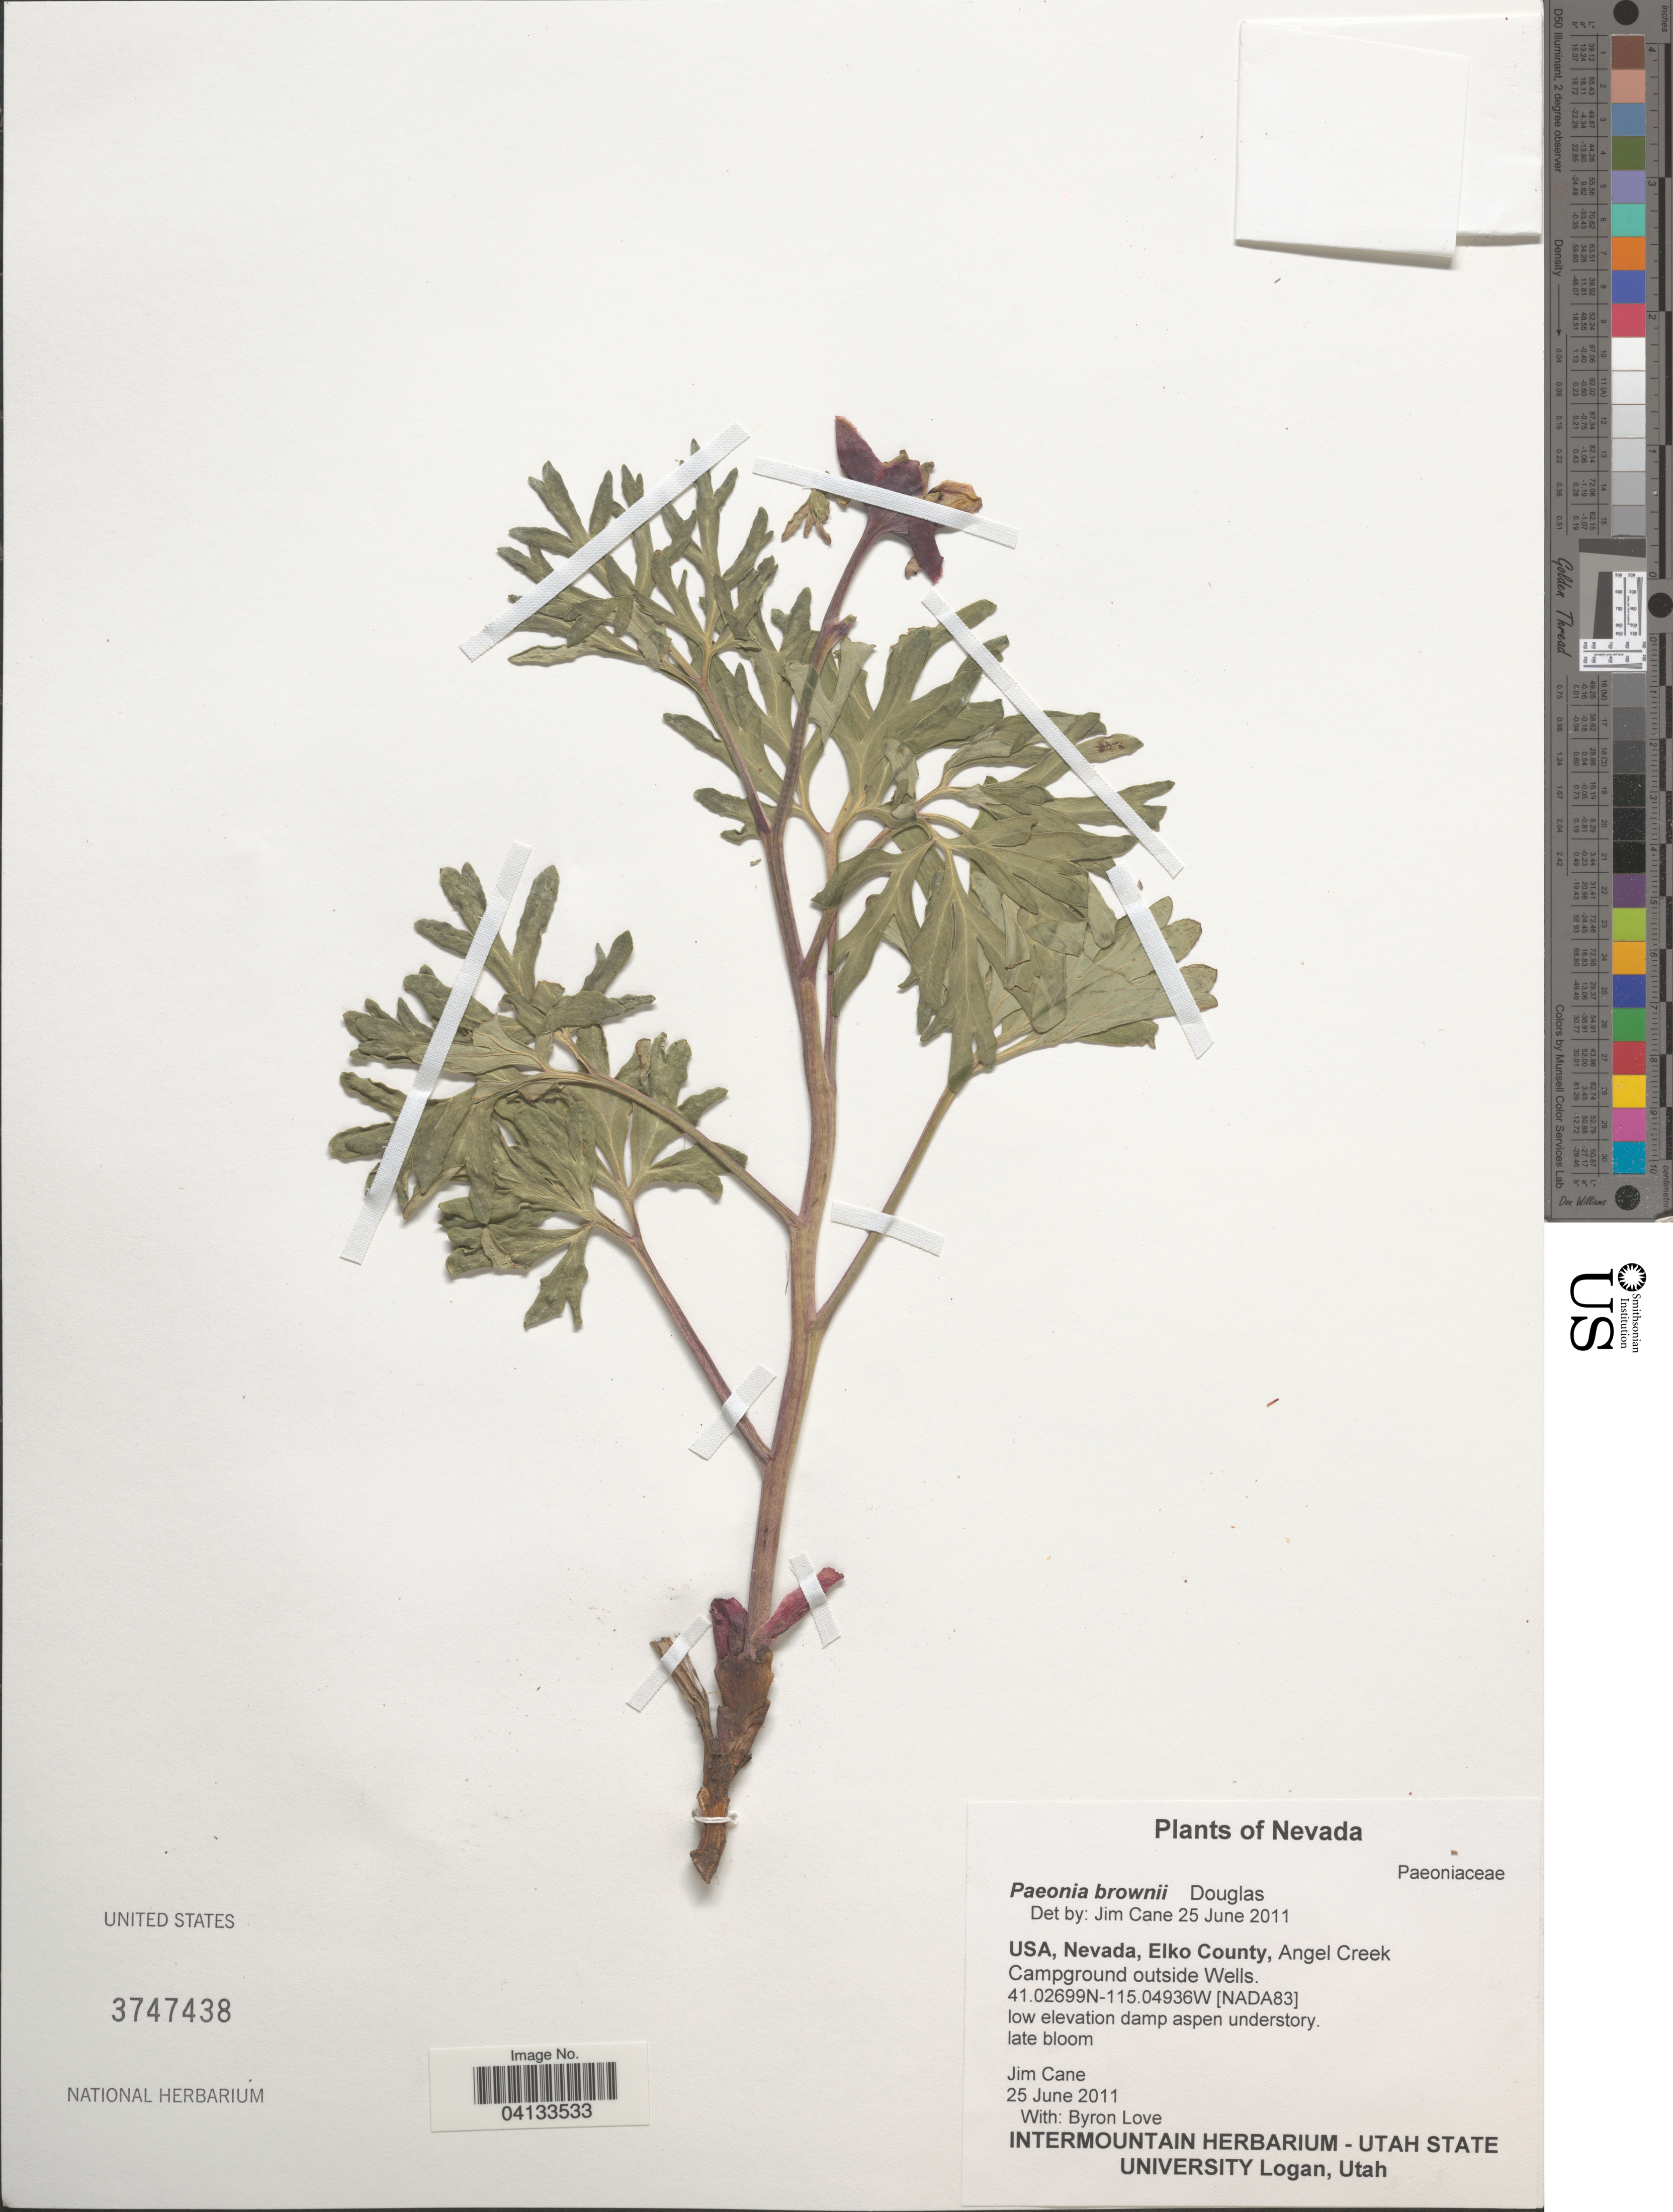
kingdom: Plantae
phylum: Tracheophyta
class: Magnoliopsida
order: Saxifragales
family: Paeoniaceae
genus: Paeonia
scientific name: Paeonia brownii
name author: Douglas ex Hook.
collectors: J. Cane & B. Love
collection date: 2011-06-25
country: United States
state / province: Nevada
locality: Elko County, Angel Creek Campground outside Wells. [NADA83].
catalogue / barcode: US 3747438